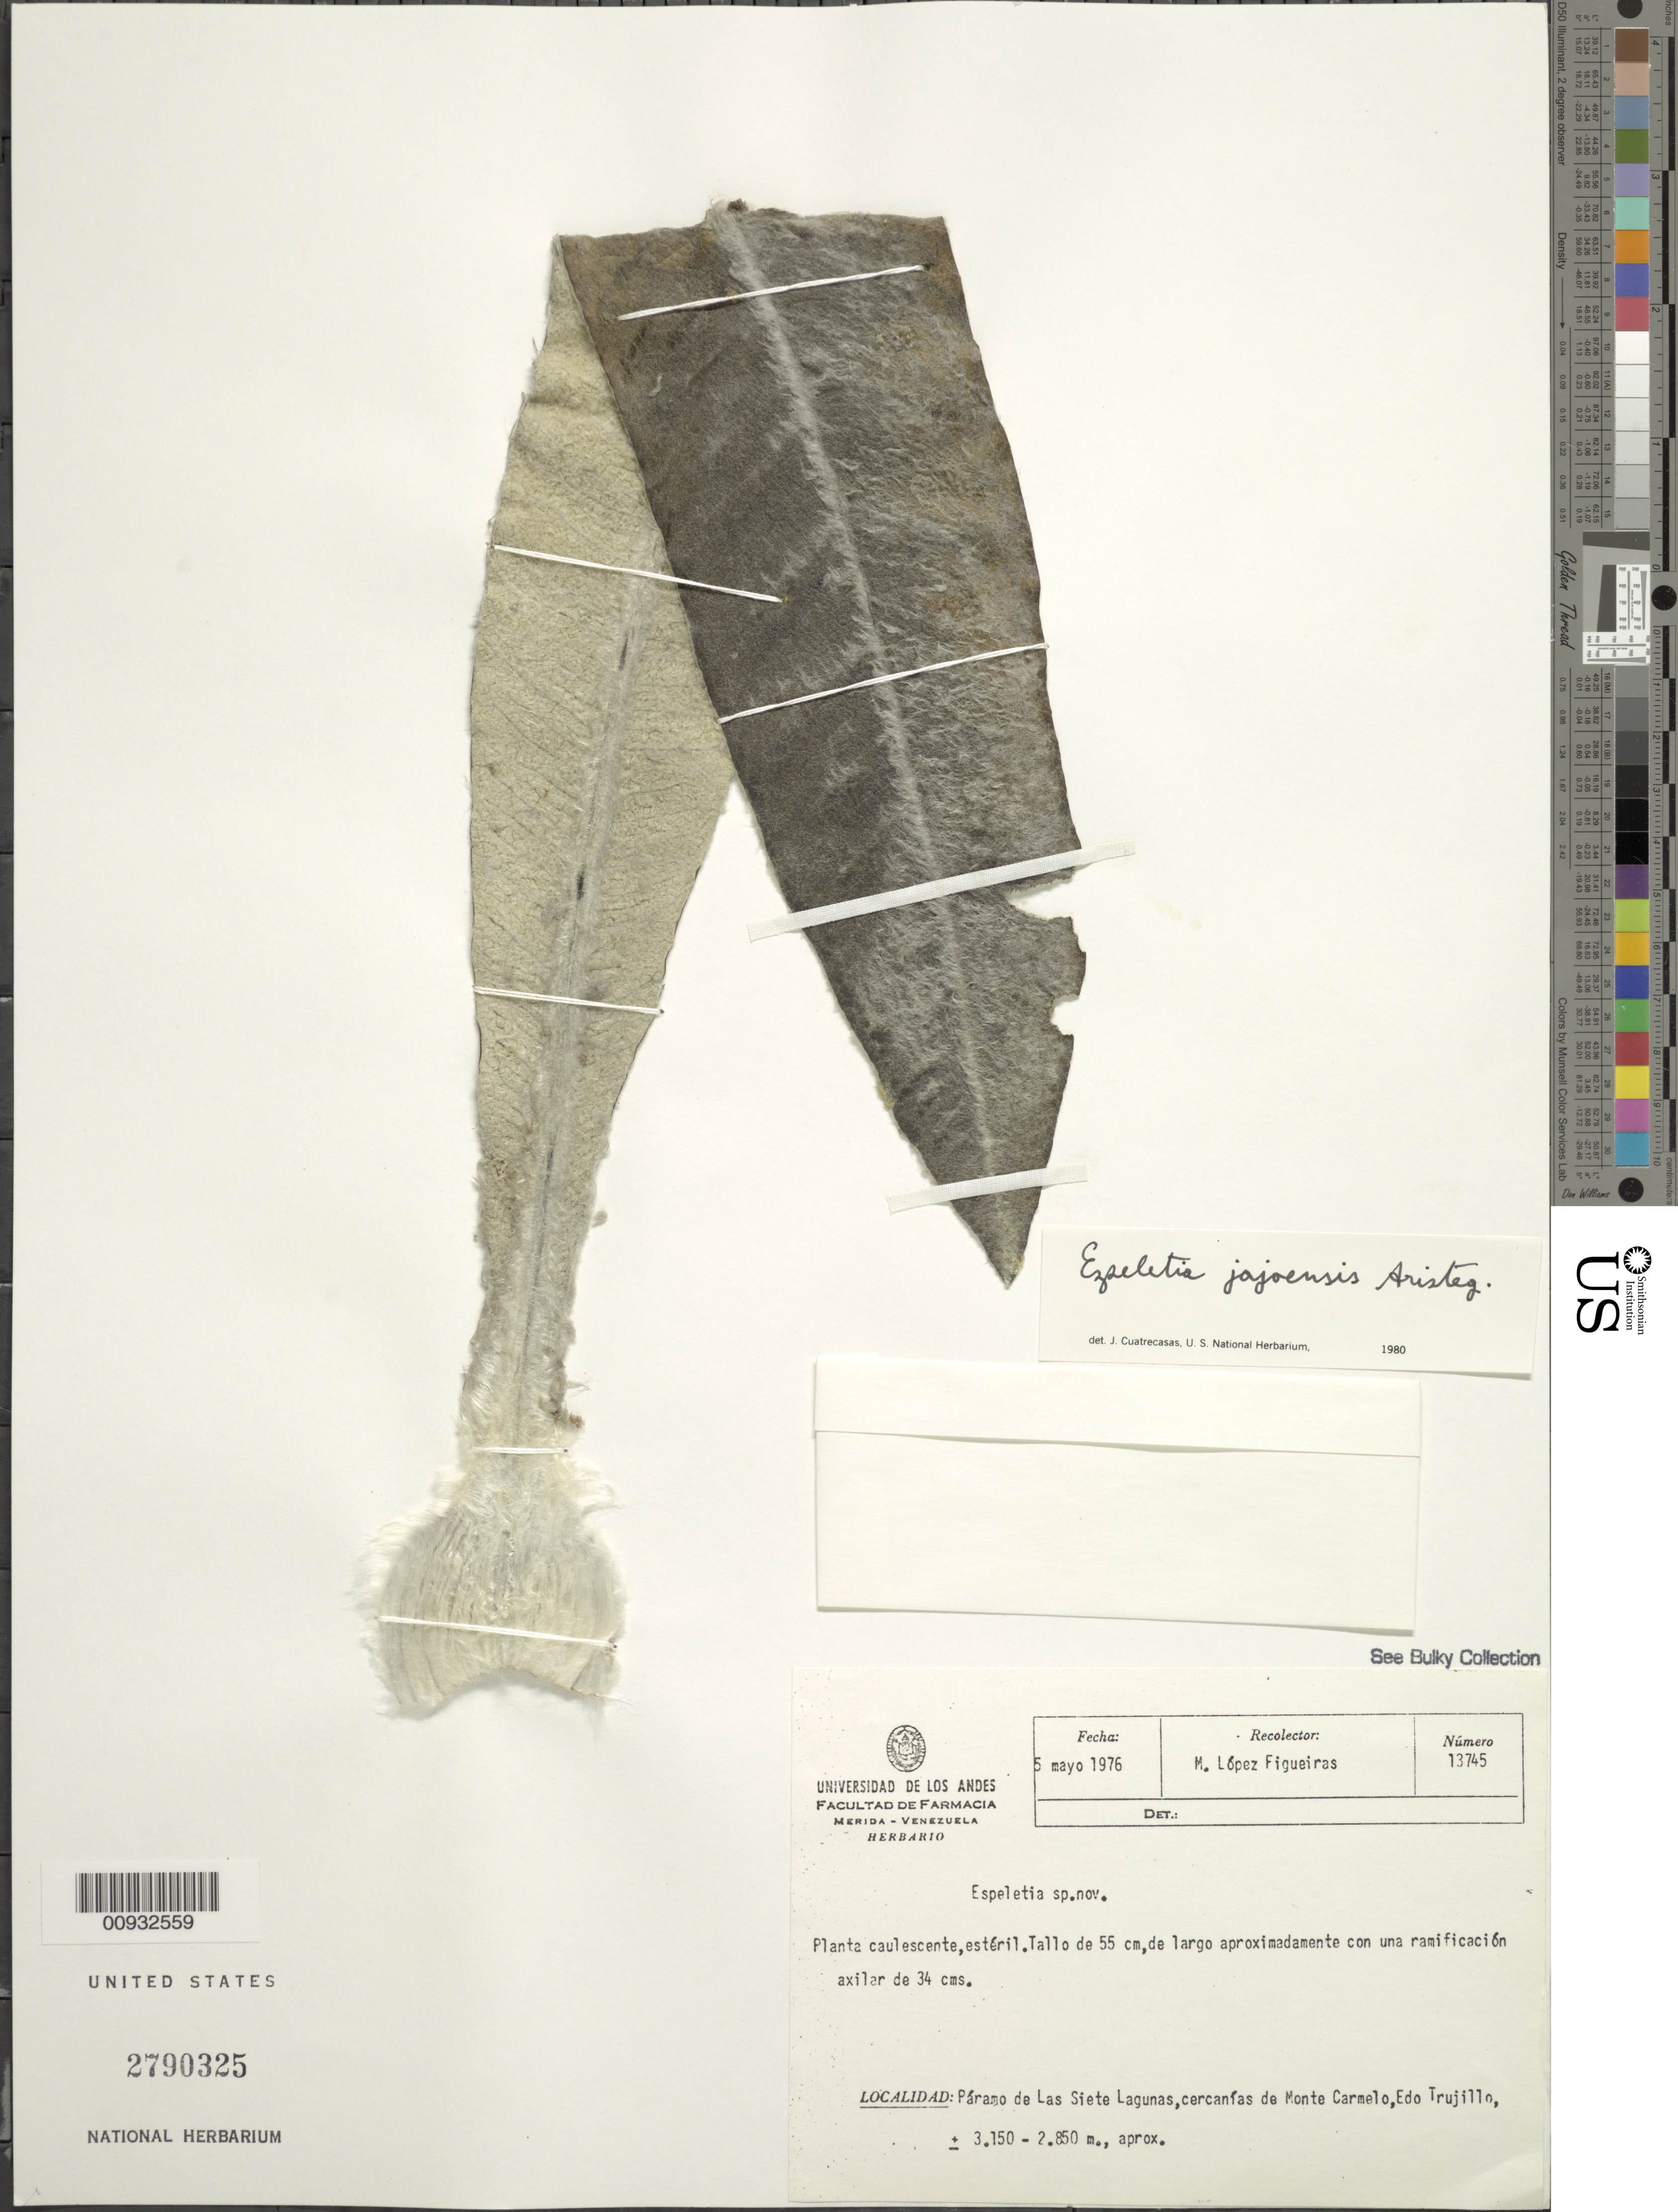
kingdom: Plantae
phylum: Tracheophyta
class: Magnoliopsida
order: Asterales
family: Asteraceae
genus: Espeletia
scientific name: Espeletia jajoensis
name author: Aristeg.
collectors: M. López Figueiras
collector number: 13745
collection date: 1976-05-05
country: Venezuela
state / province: Trujillo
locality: Páramo de las Siete Lagunas. Cercanías de Monte Carmelo.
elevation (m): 3150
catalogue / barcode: US 2790325